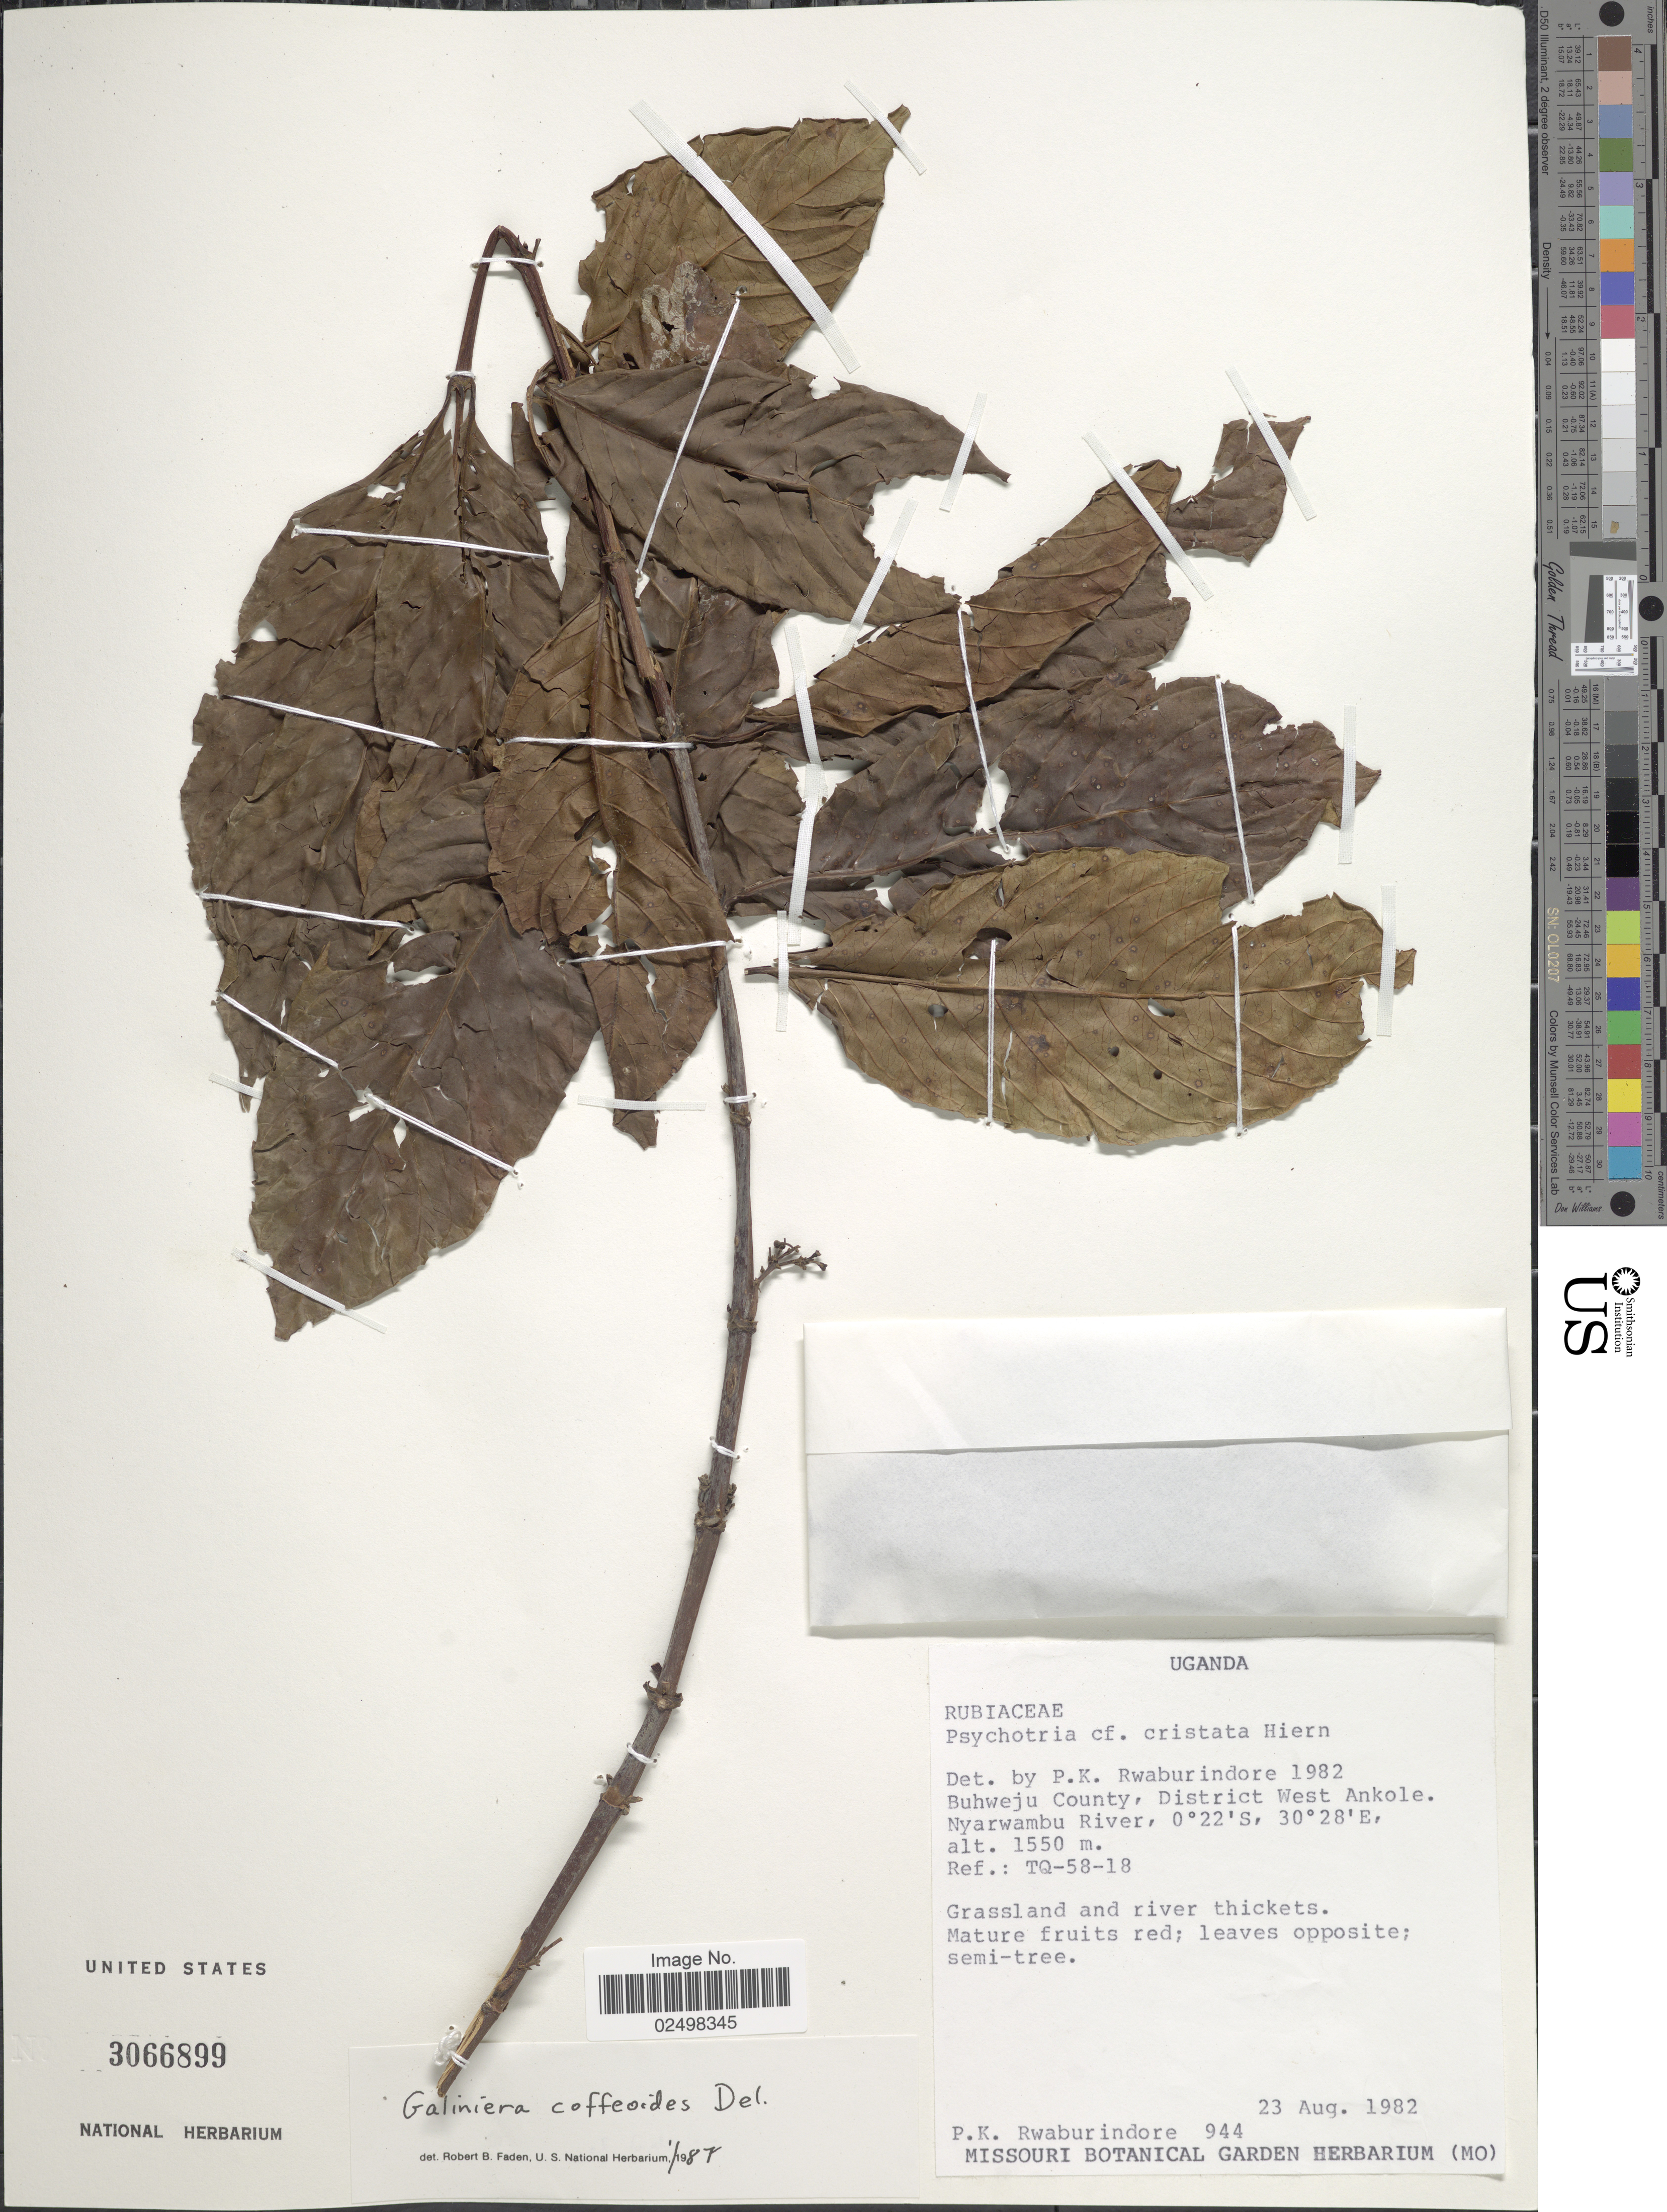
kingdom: Plantae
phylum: Tracheophyta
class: Magnoliopsida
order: Gentianales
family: Rubiaceae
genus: Galiniera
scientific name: Galiniera coffeoides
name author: Delile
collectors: P. Rwaburindore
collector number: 944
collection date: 1982-08-23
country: Uganda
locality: Buhwejo County, District West Ankole. Nyarwambu River. Ref. TG-58-18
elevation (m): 1550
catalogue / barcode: US 3066899